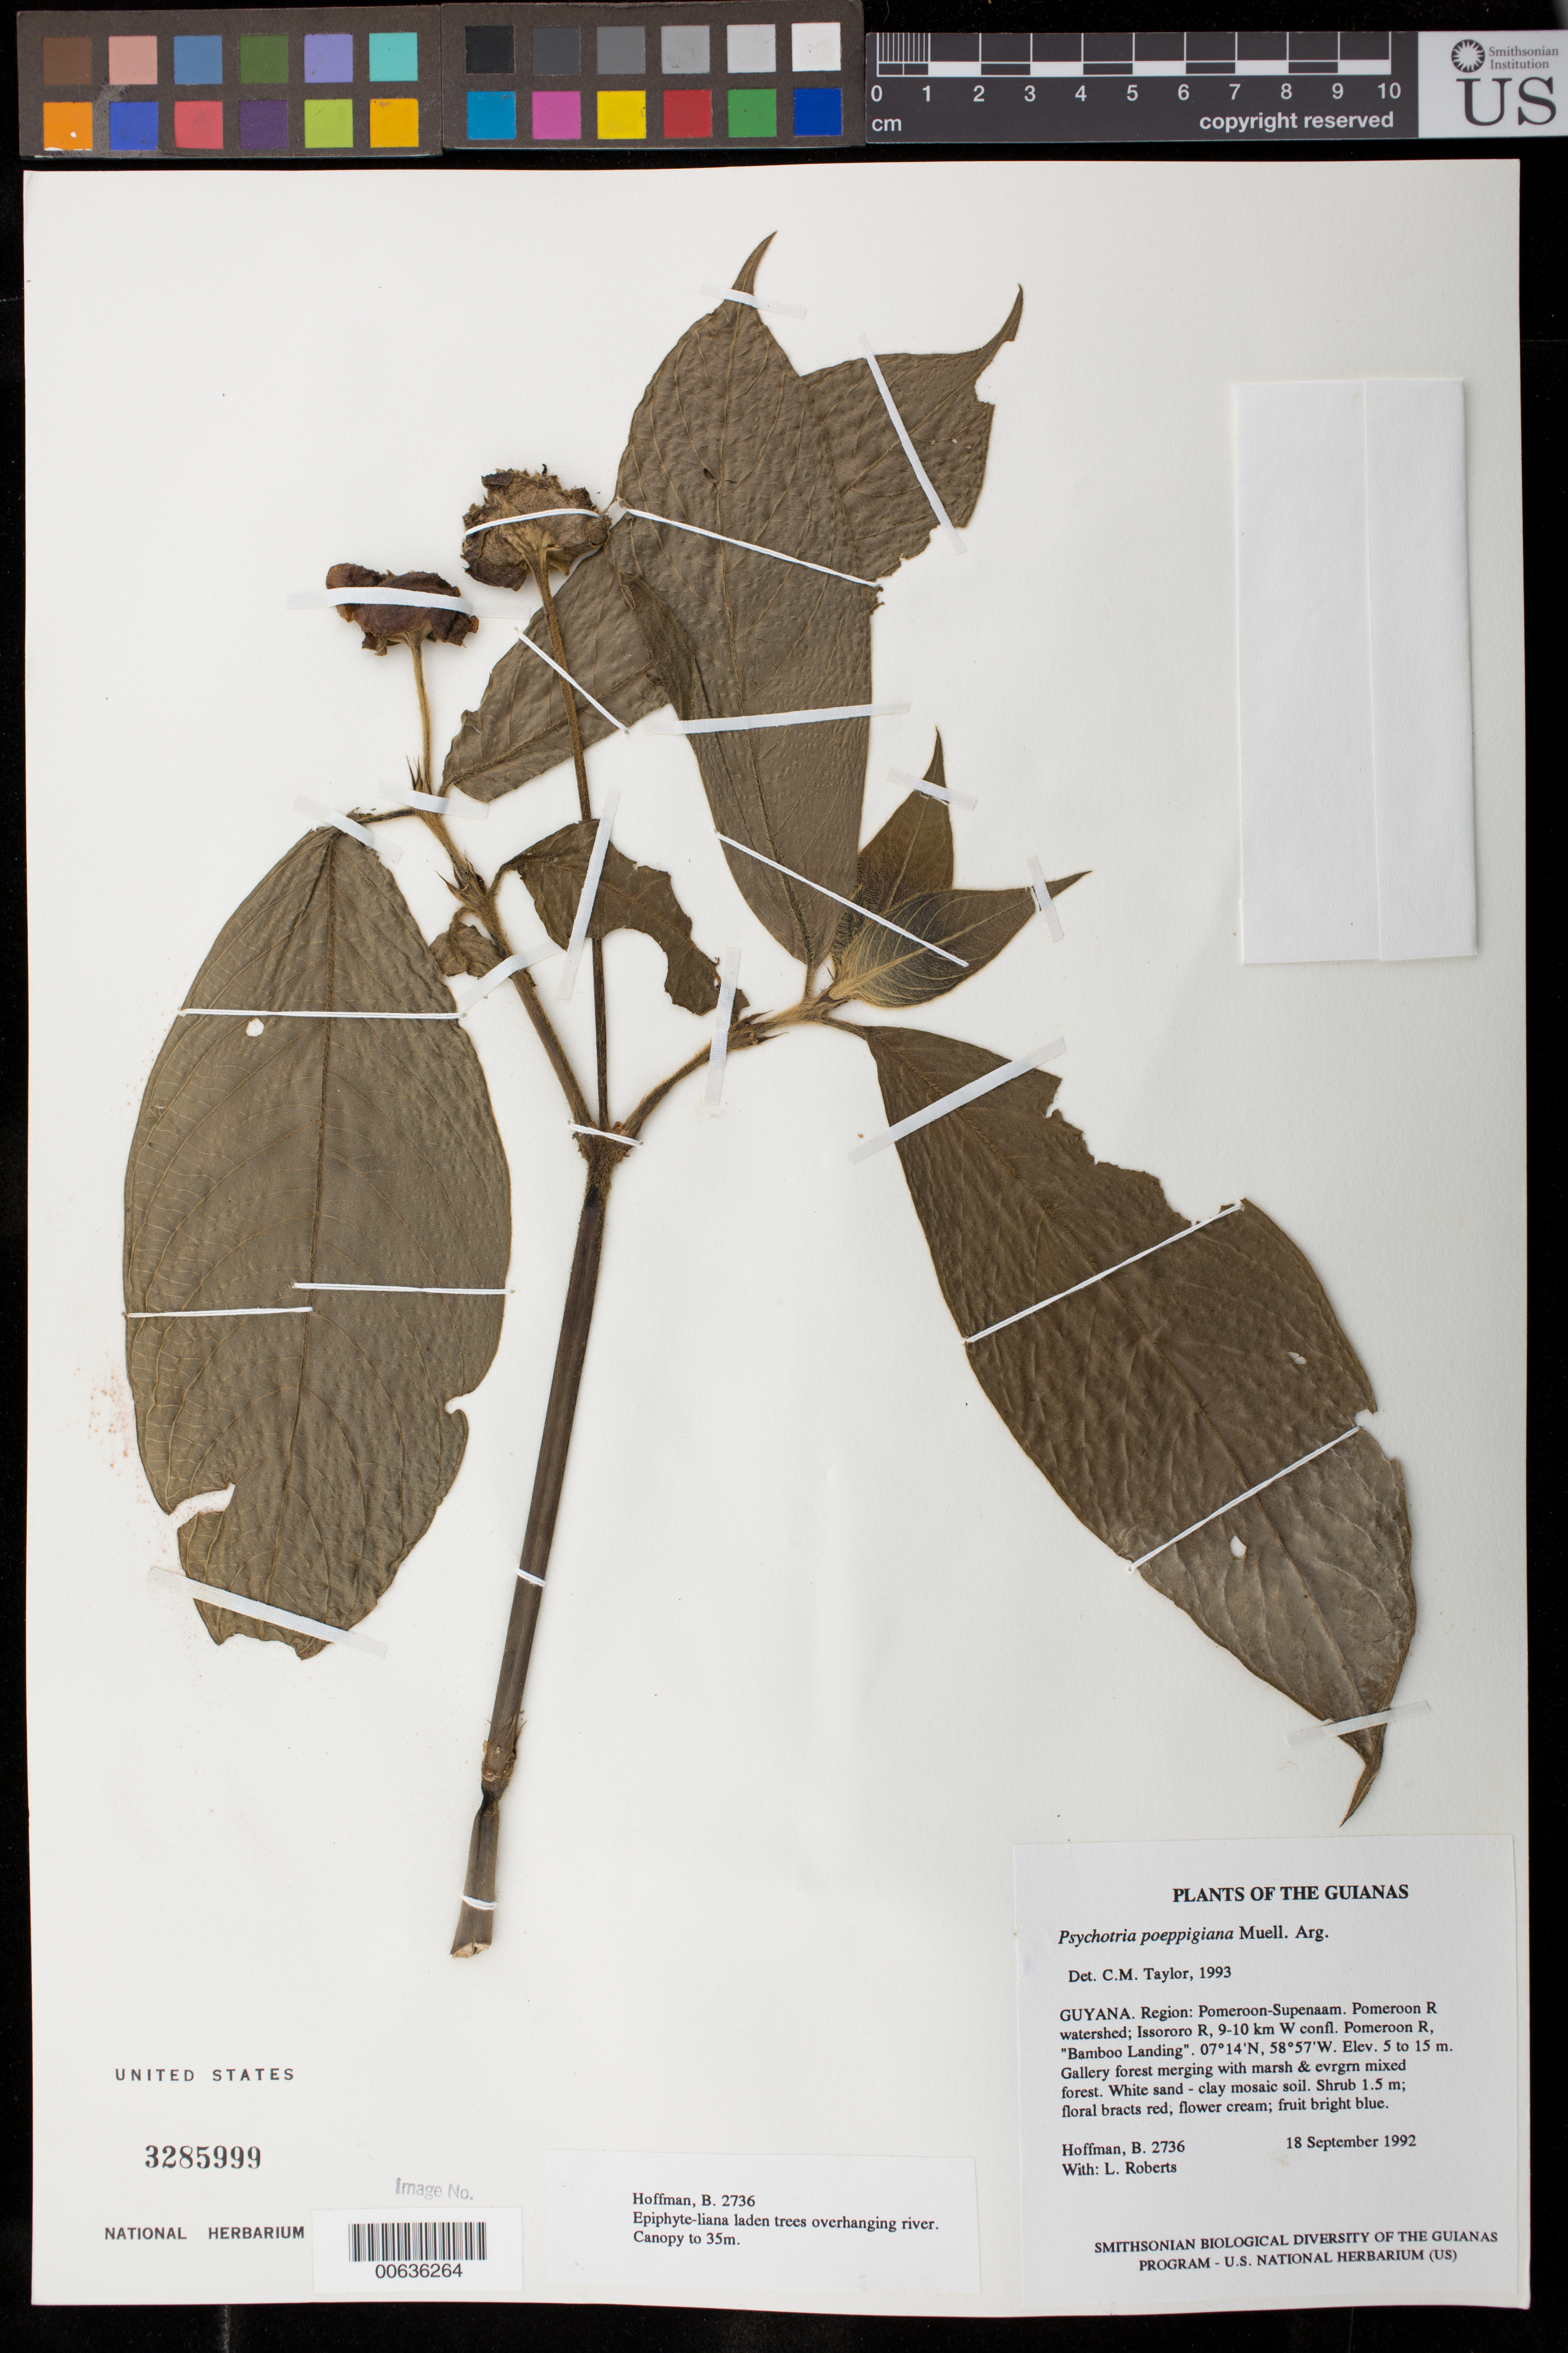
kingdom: Plantae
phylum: Tracheophyta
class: Magnoliopsida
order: Gentianales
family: Rubiaceae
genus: Palicourea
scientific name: Palicourea tomentosa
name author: (Aubl.) Borhidi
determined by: Kirkbride, J. H., Jr.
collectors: B. Hoffman & L. Roberts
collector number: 2736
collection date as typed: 18 September 1992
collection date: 1992-09-18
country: Guyana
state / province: Pomeroon-Supenaam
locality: Pomeroon River watershed; Issororo River, 9-10 km W of confluence with Pomeroon River, "Bamboo Landing"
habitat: Gallery forest merging with marsh & evrgrn mixed forest. White sand - clay mosaic soil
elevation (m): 5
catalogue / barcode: US 3285999